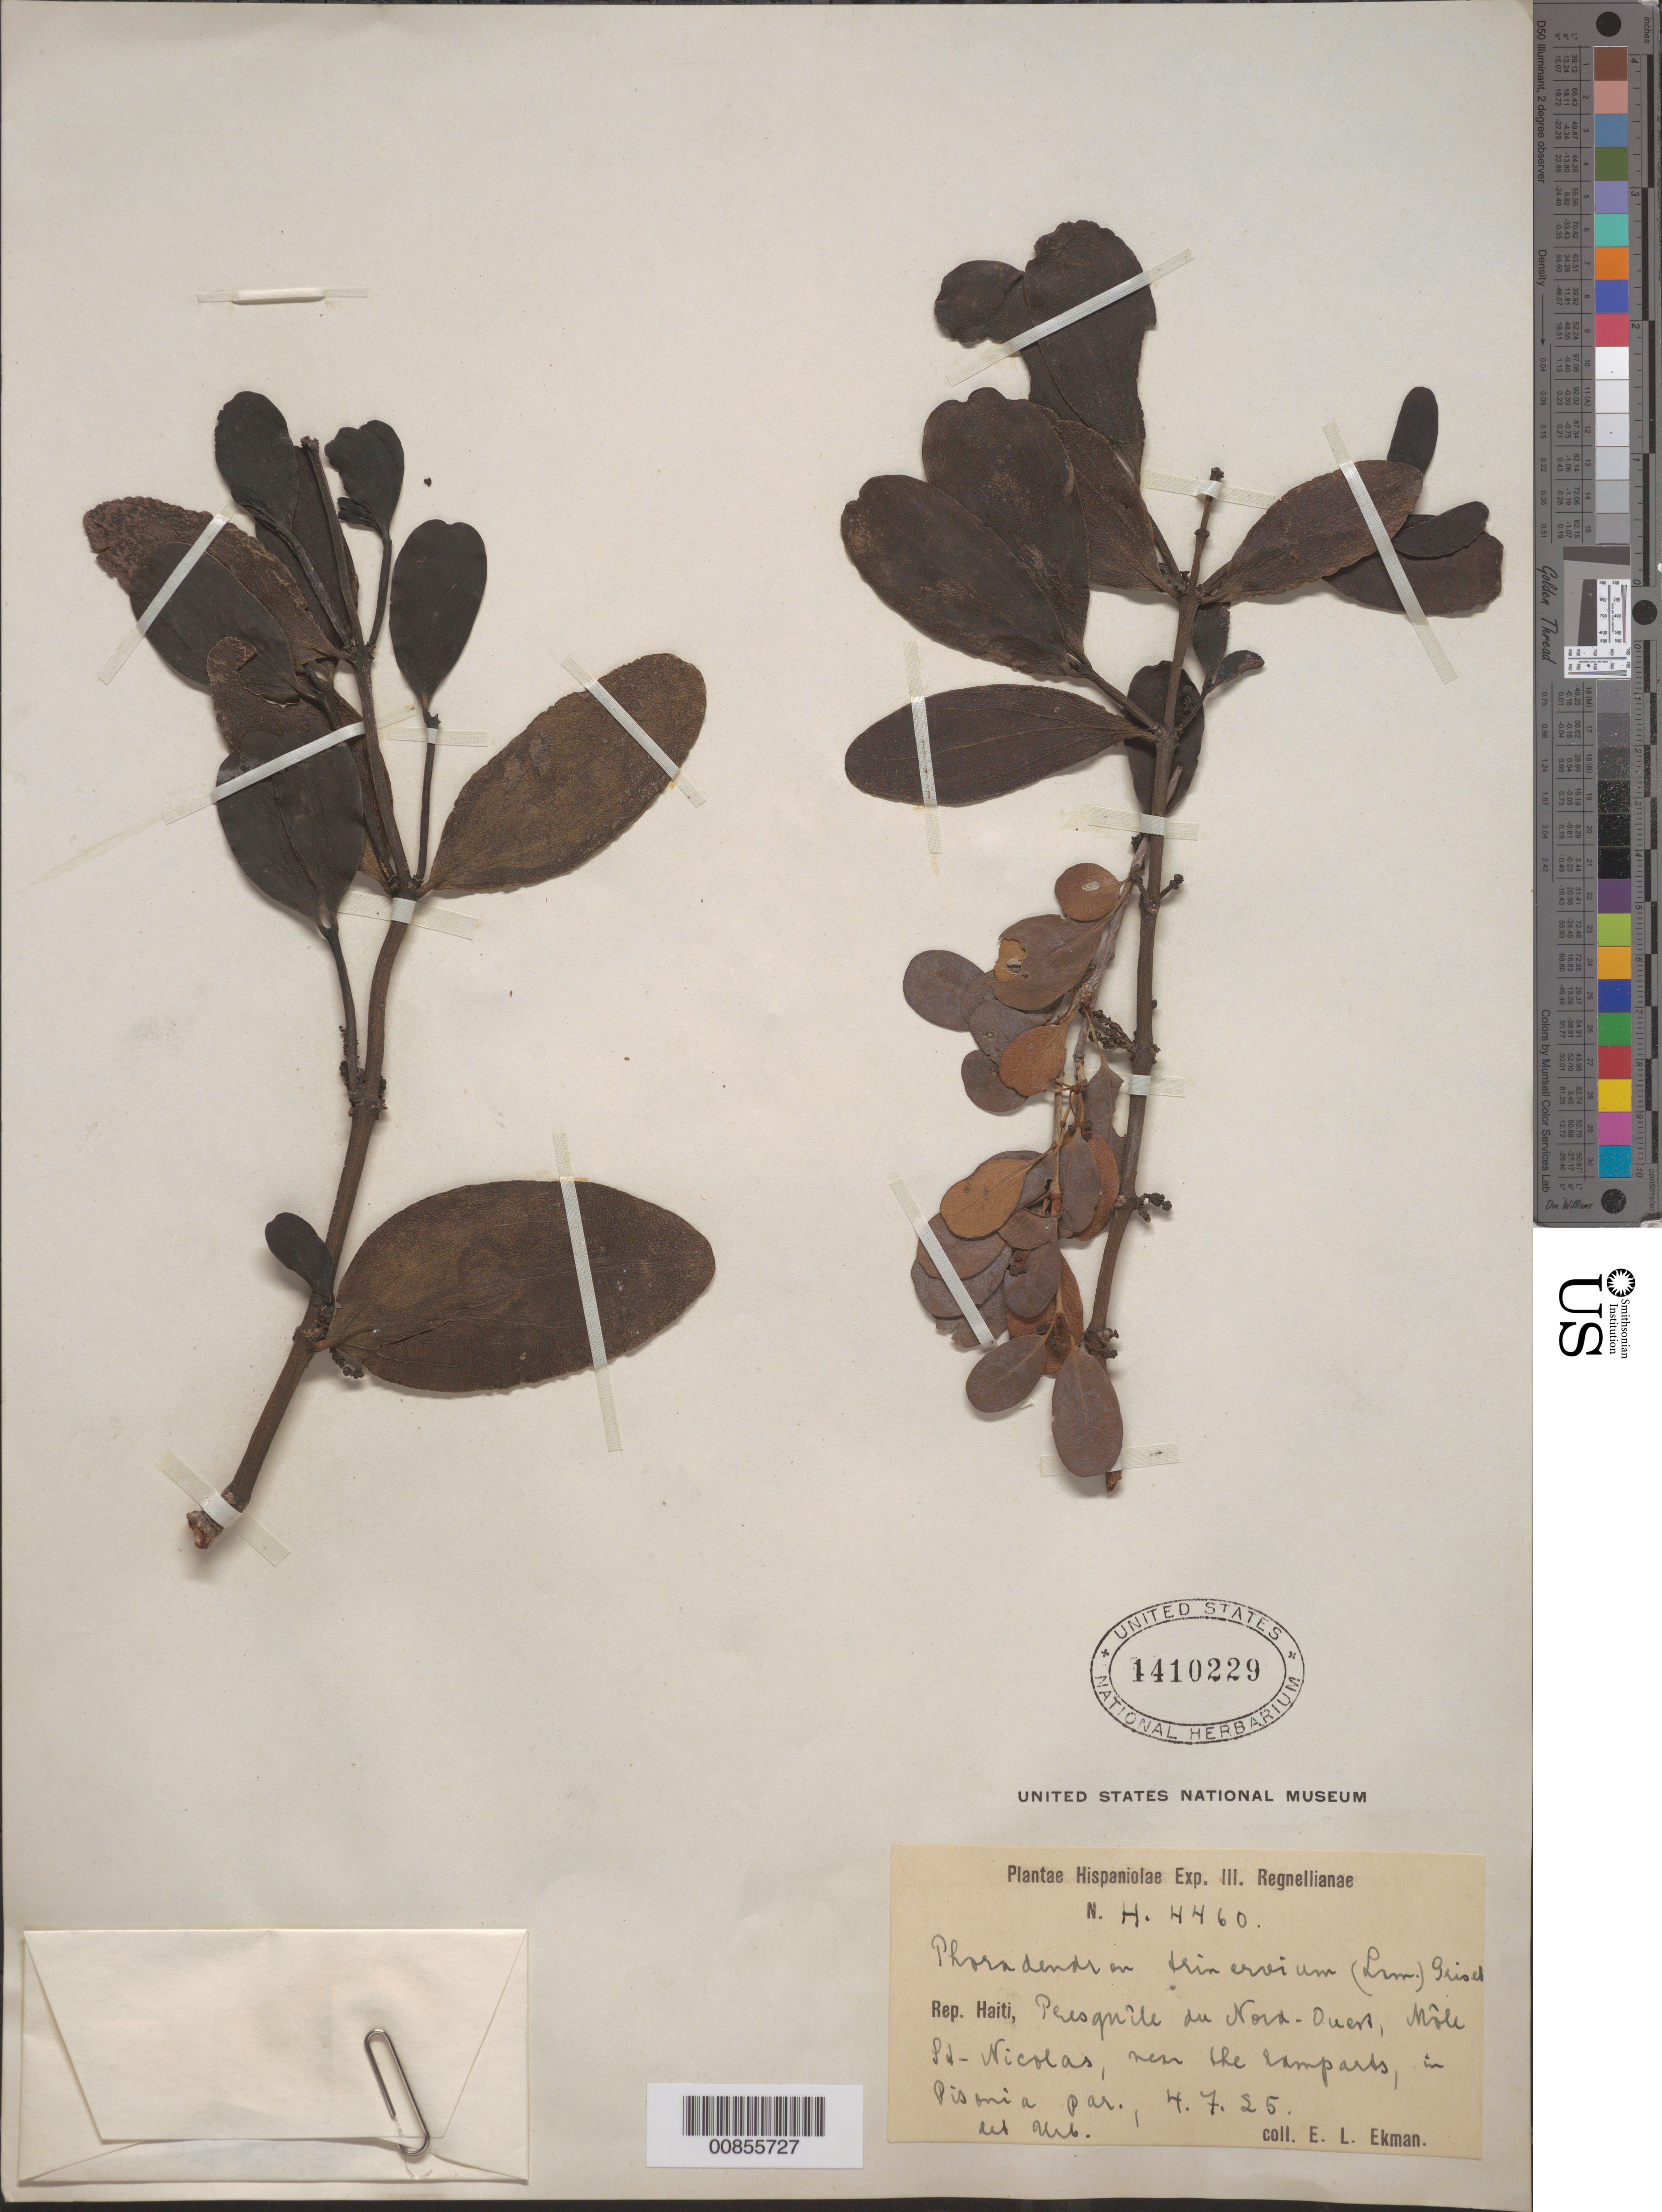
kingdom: Plantae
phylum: Tracheophyta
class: Magnoliopsida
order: Santalales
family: Viscaceae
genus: Phoradendron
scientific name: Phoradendron trinervium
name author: (Lam.) Griseb.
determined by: Urban, Ignatz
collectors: E. L. Ekman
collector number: H 4460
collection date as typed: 04 Jul 1925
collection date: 1925-07-04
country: Haiti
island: Hispaniola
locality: Presqu'île du Nord-Ouest, Môle St-Nicolas, near the ramparts.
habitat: In Pisonia.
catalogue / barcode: US 1410229